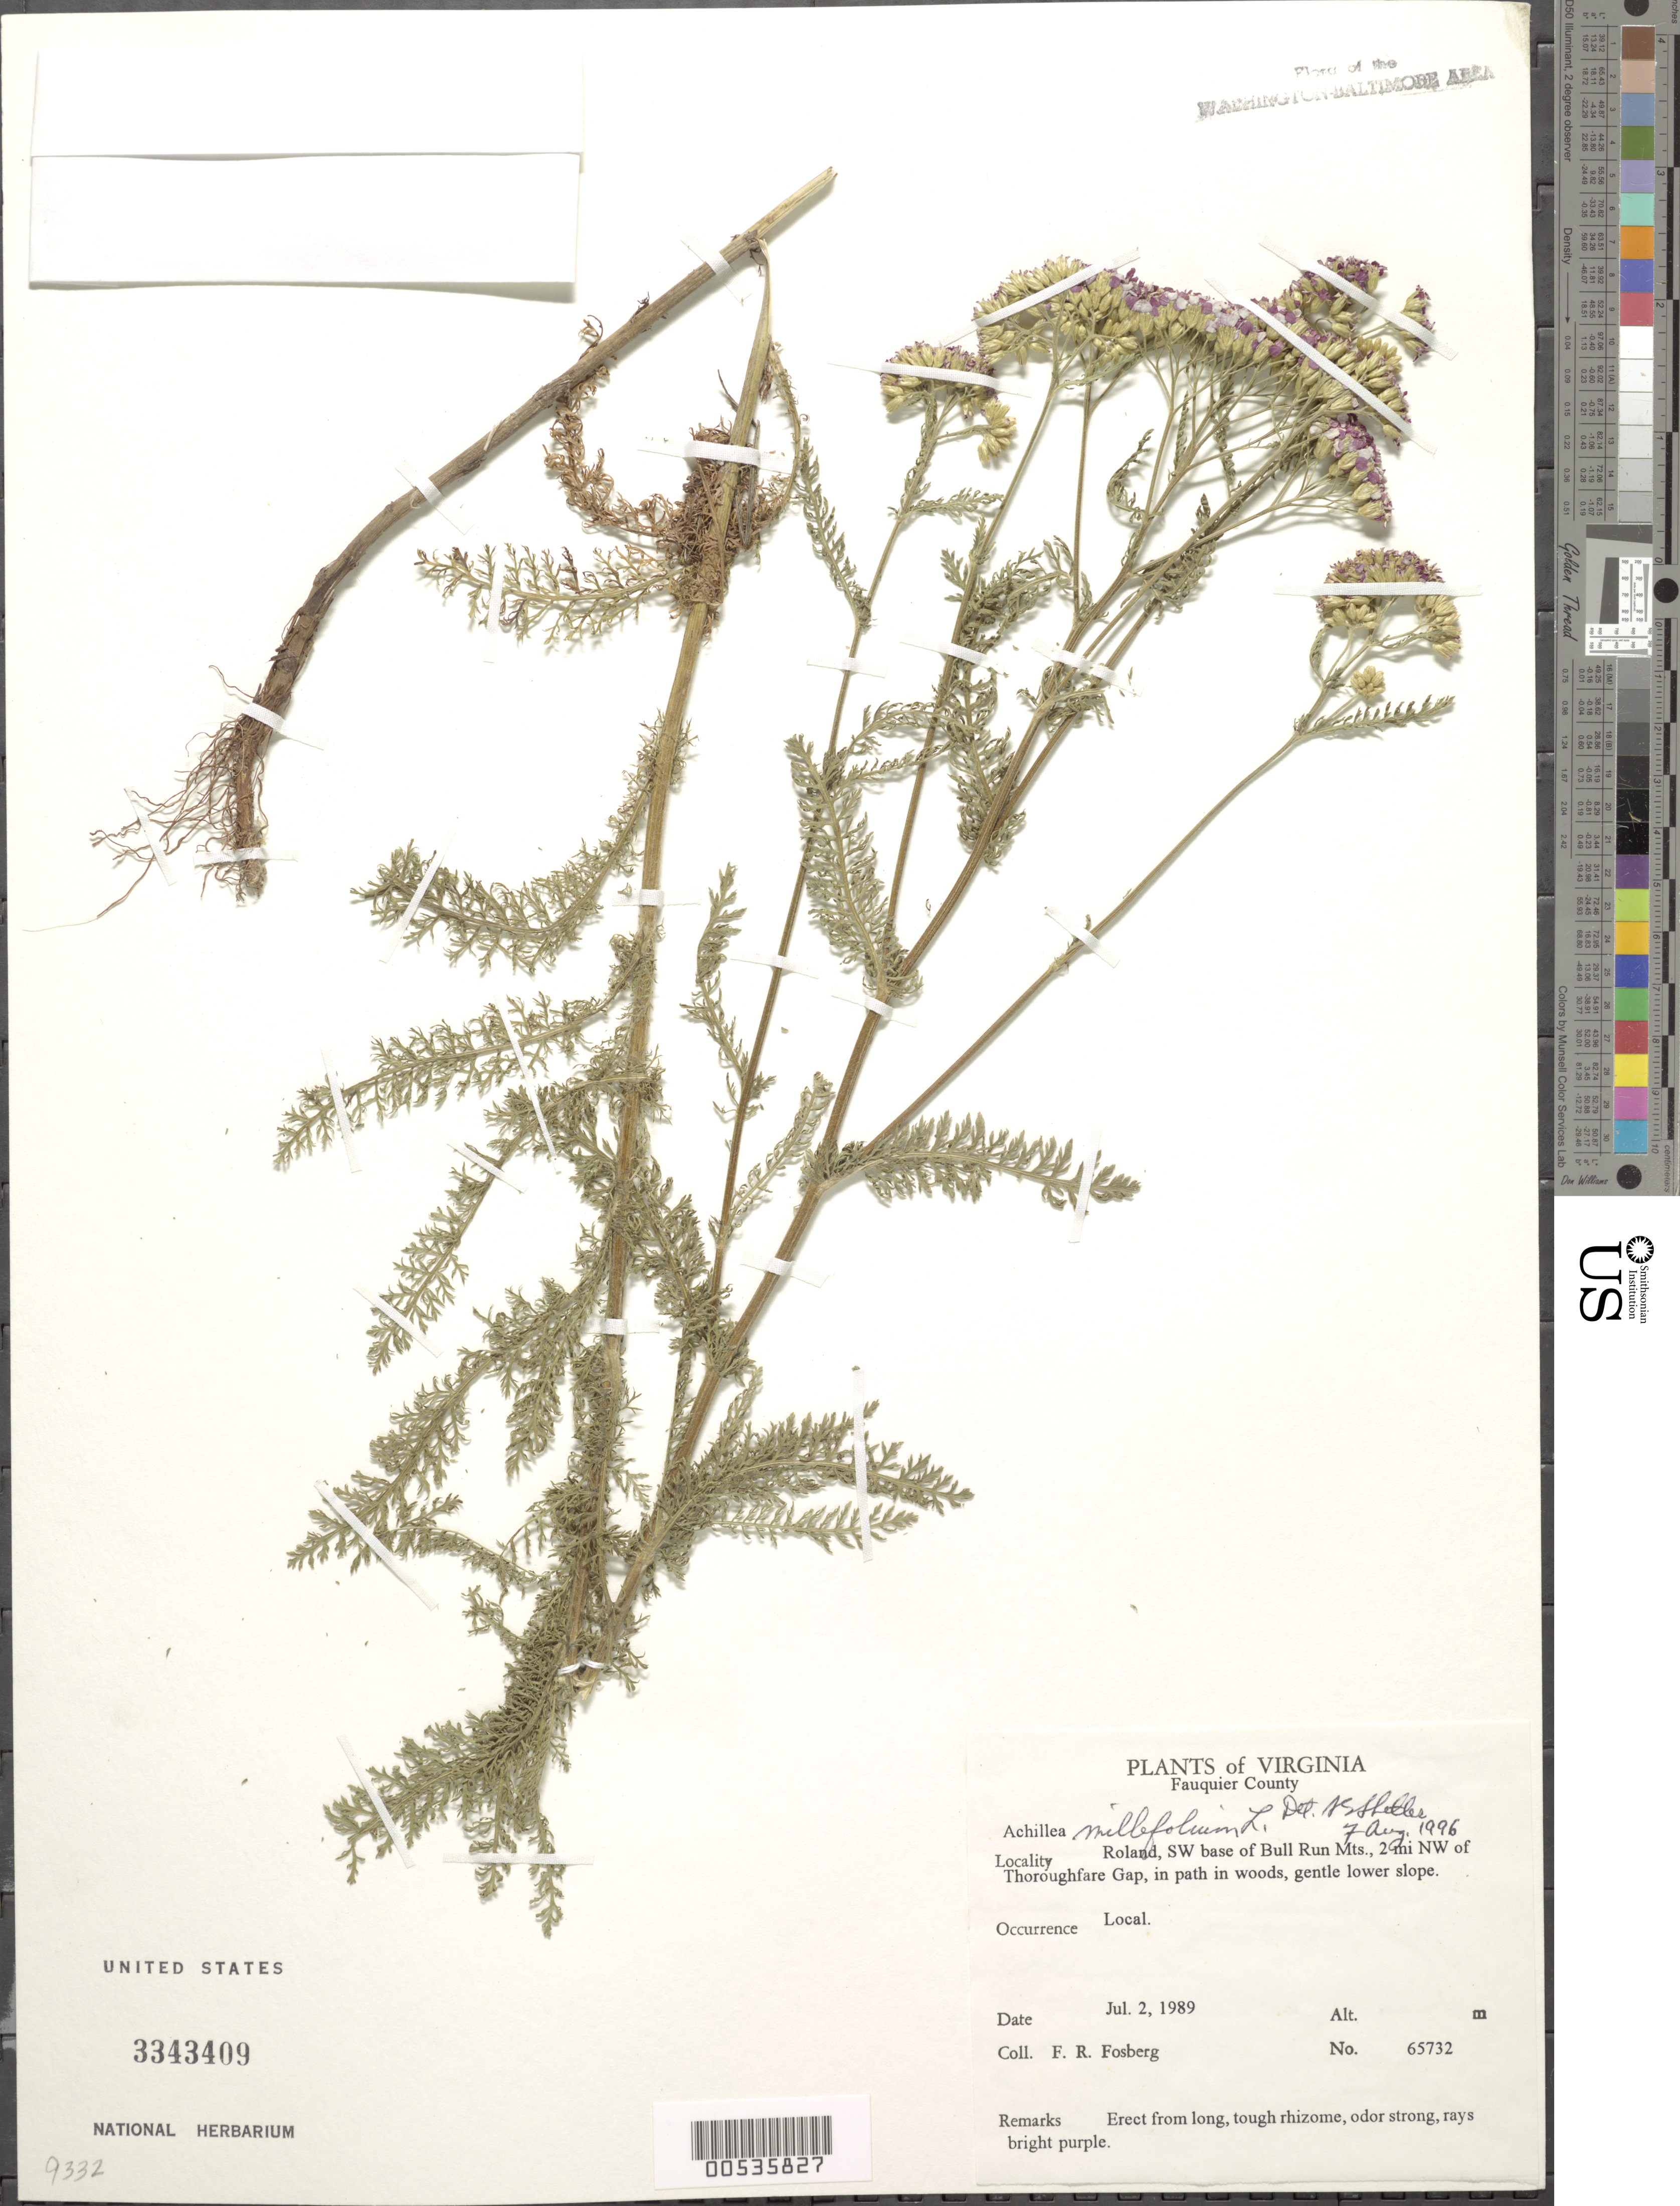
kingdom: Plantae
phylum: Tracheophyta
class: Magnoliopsida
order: Asterales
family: Asteraceae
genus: Achillea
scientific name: Achillea millefolium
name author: L.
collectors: F. R. Fosberg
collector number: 65732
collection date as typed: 02 Jul 1989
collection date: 1989-07-02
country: United States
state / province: Virginia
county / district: Fauquier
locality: Roland, SW base of Bull Run Mts., NW of Thorofare Gap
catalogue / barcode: US 3343409